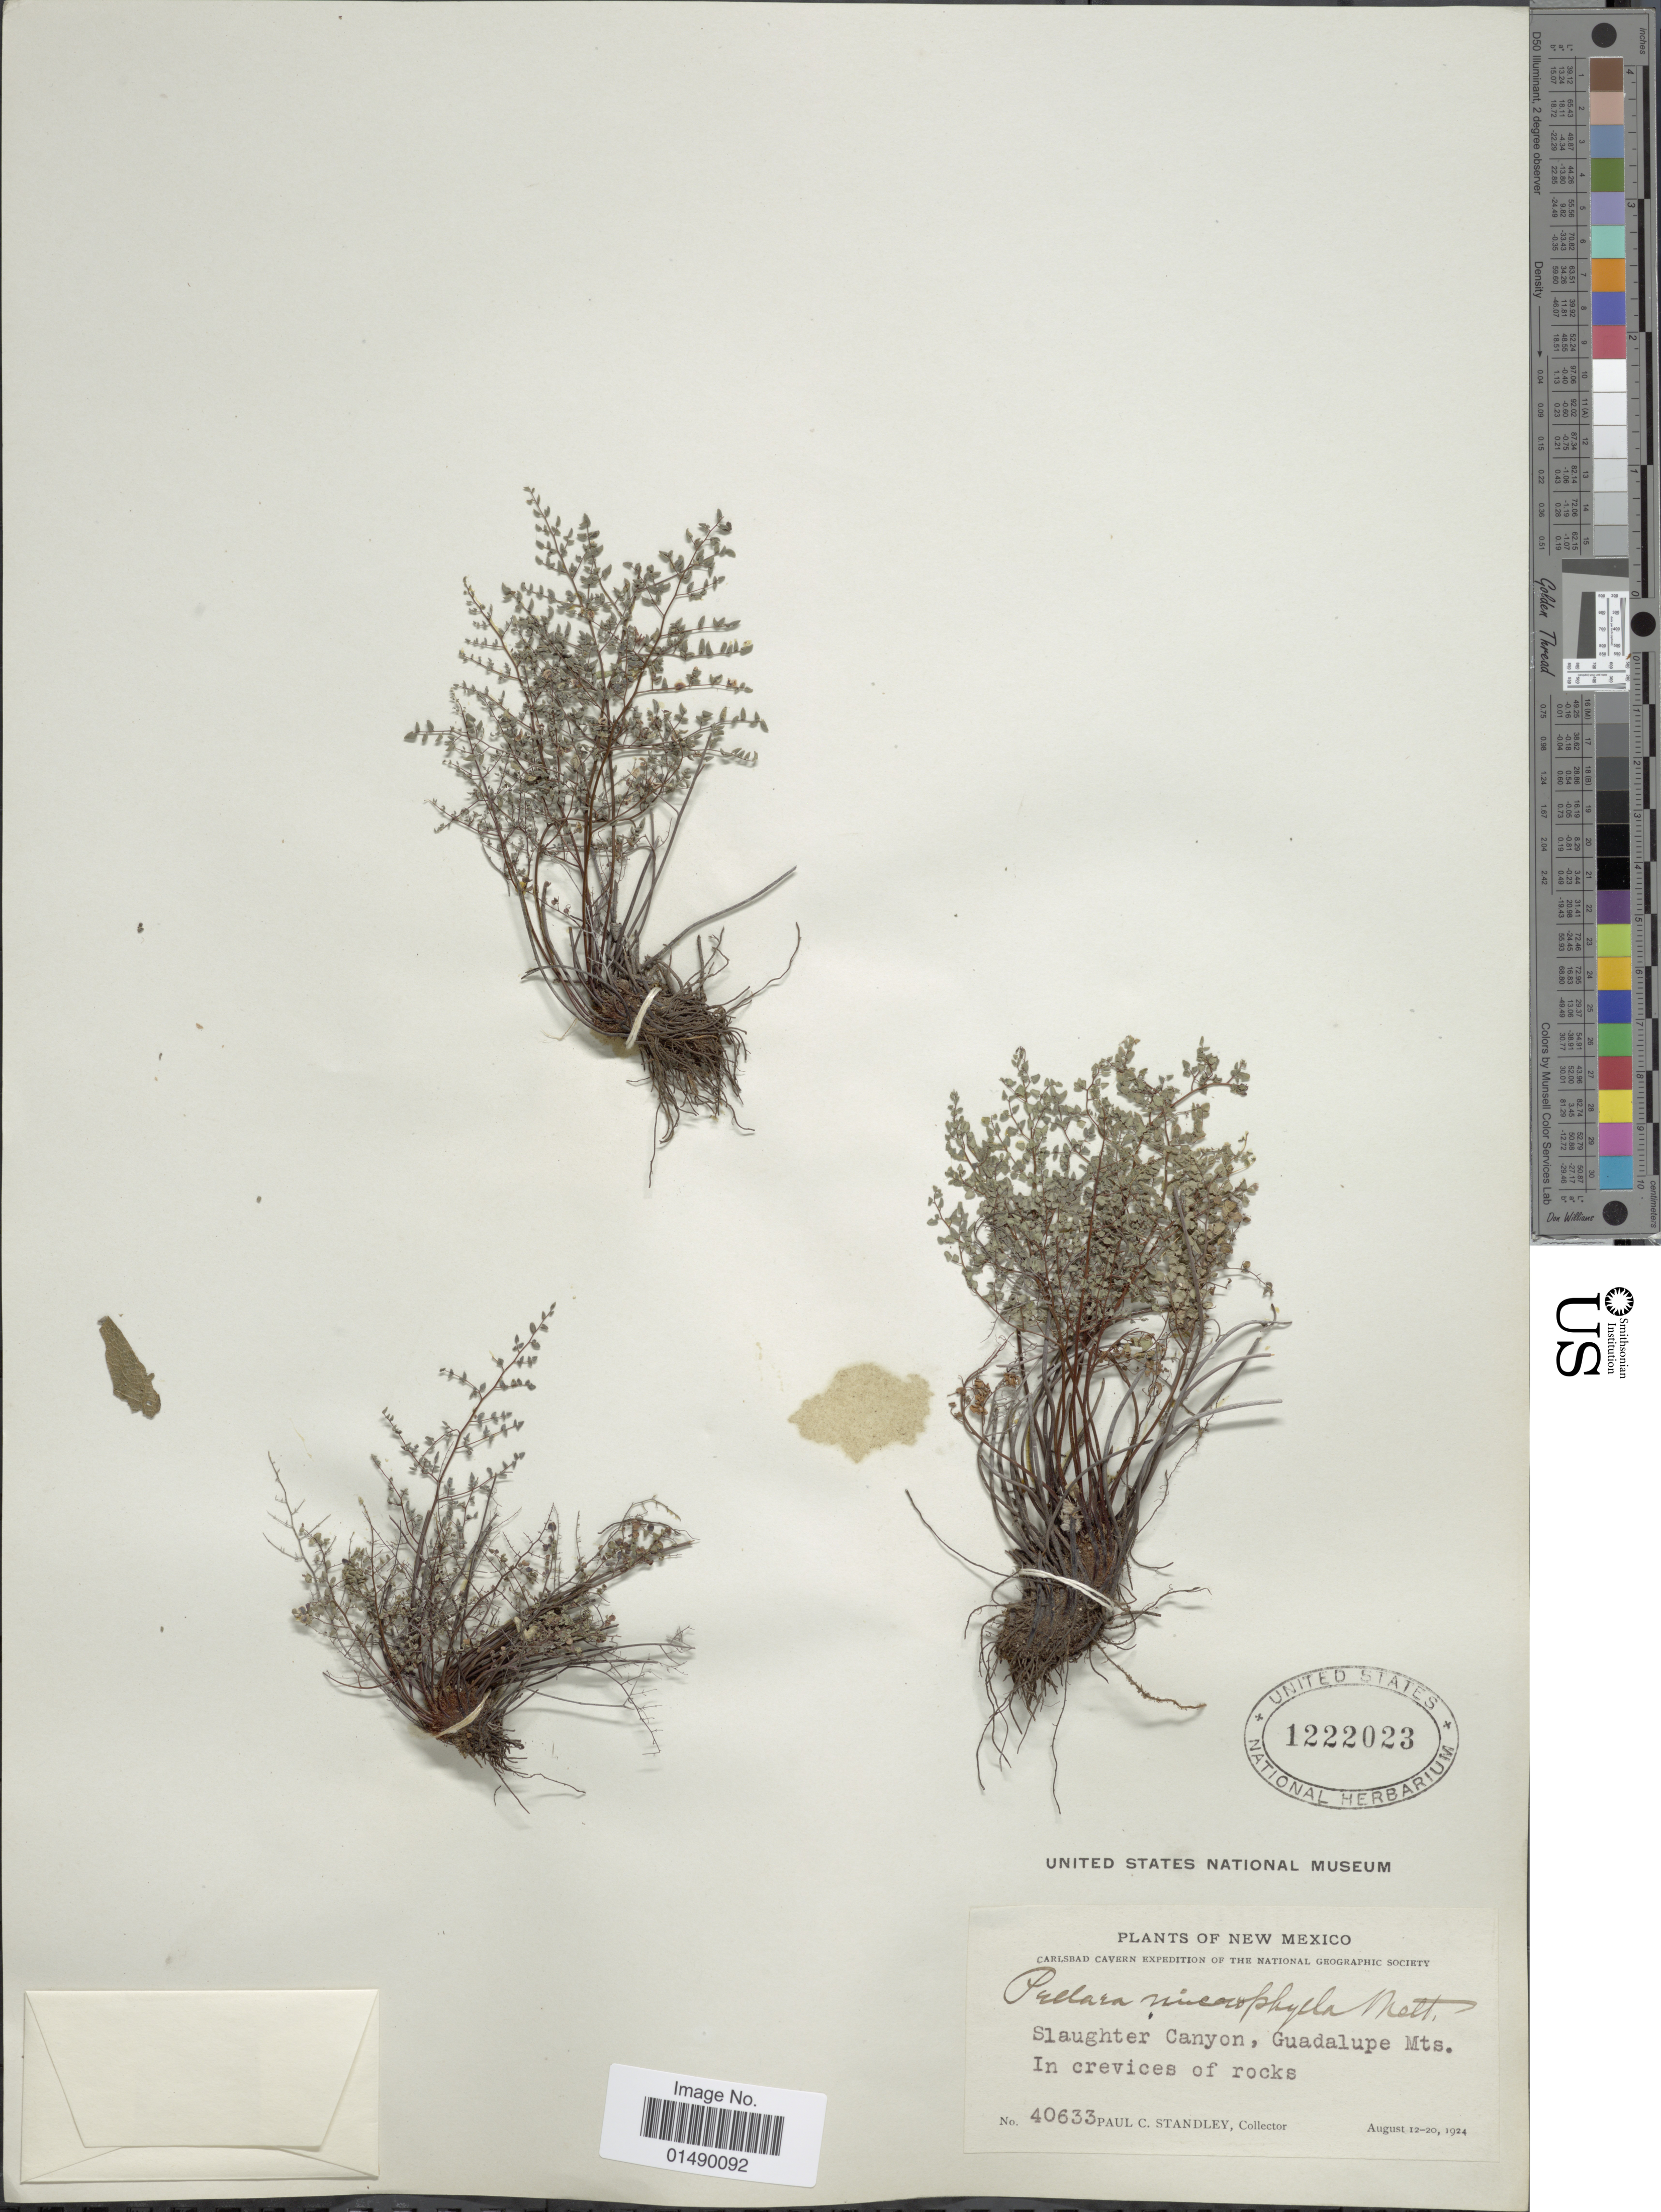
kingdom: Plantae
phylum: Tracheophyta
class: Polypodiopsida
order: Polypodiales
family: Pteridaceae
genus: Argyrochosma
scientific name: Argyrochosma microphylla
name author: (Mett. ex Kuhn) Windham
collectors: P. C. Standley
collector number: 40633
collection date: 1924-08-12/1924-08-20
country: United States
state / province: New Mexico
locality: New Mexico, Slaughter Canyon, Guadalupe Mts.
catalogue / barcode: US 1222023